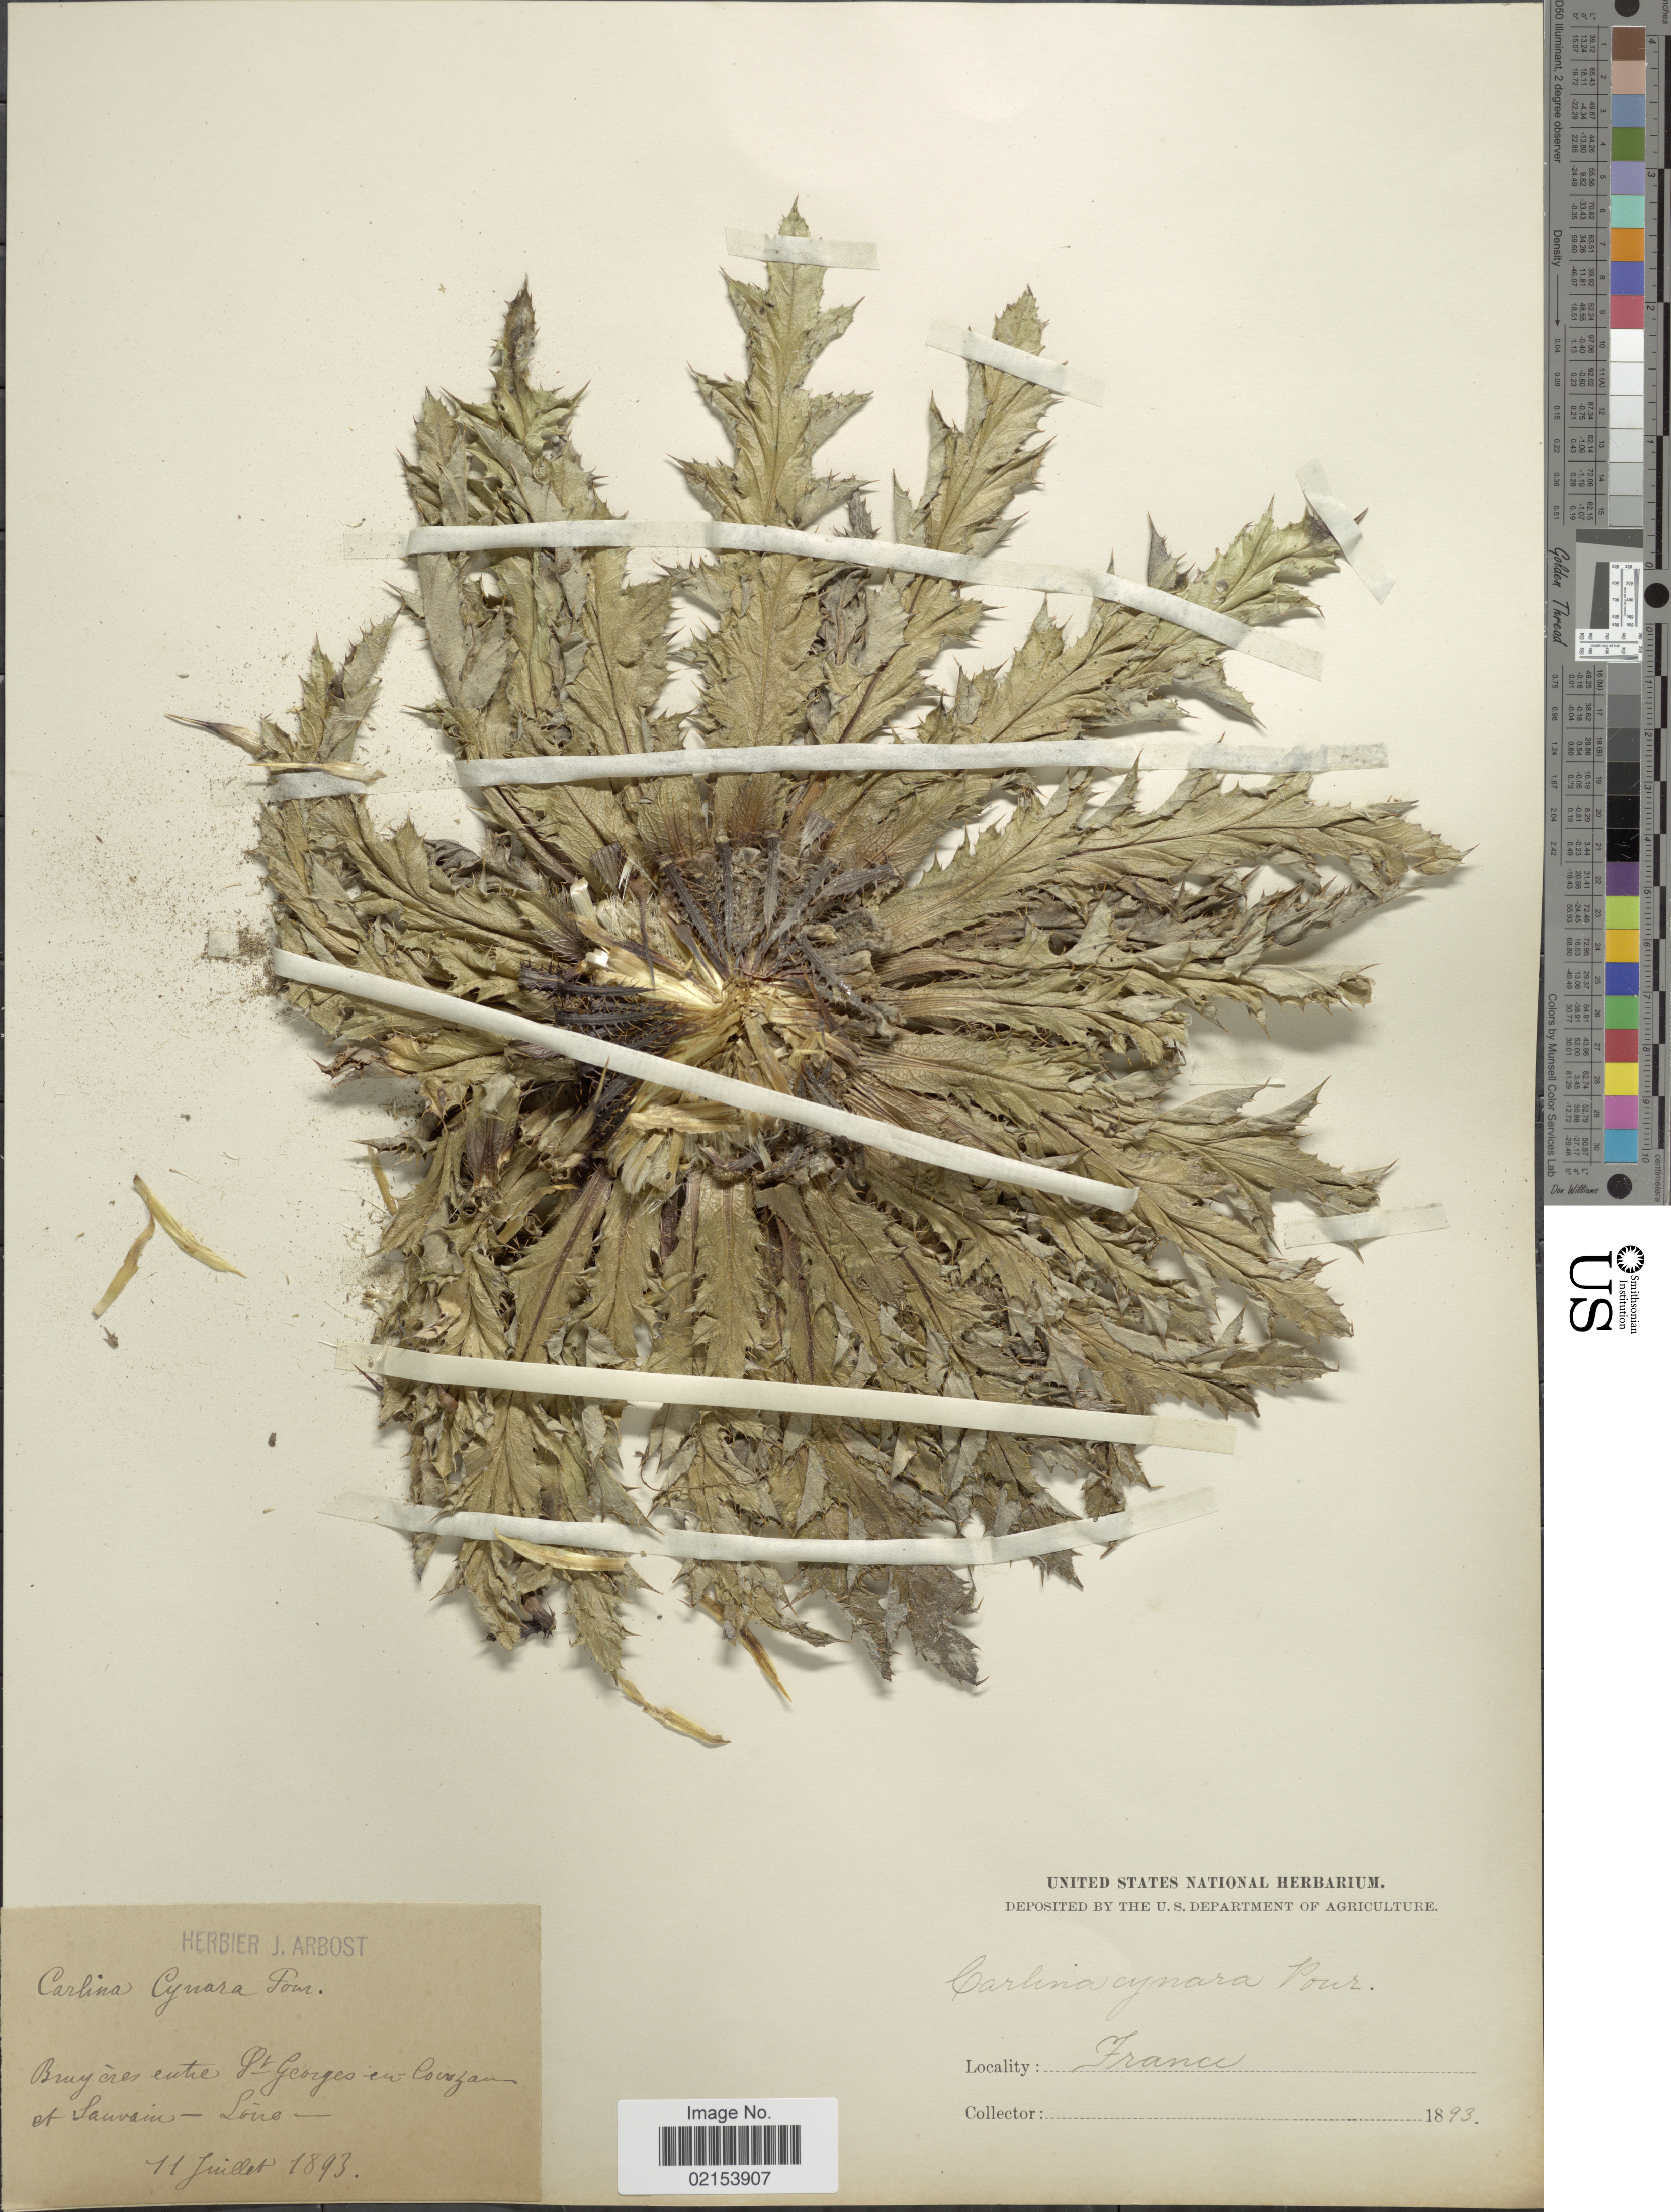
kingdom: Plantae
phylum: Tracheophyta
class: Magnoliopsida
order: Asterales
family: Asteraceae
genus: Carlina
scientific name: Carlina cynara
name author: Pourr. ex DC.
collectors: ex herb. J. Arbost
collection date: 1893-07-11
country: France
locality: Bruyeres entre St. Georges en Couzan et Sauvain Loire [interpreted]